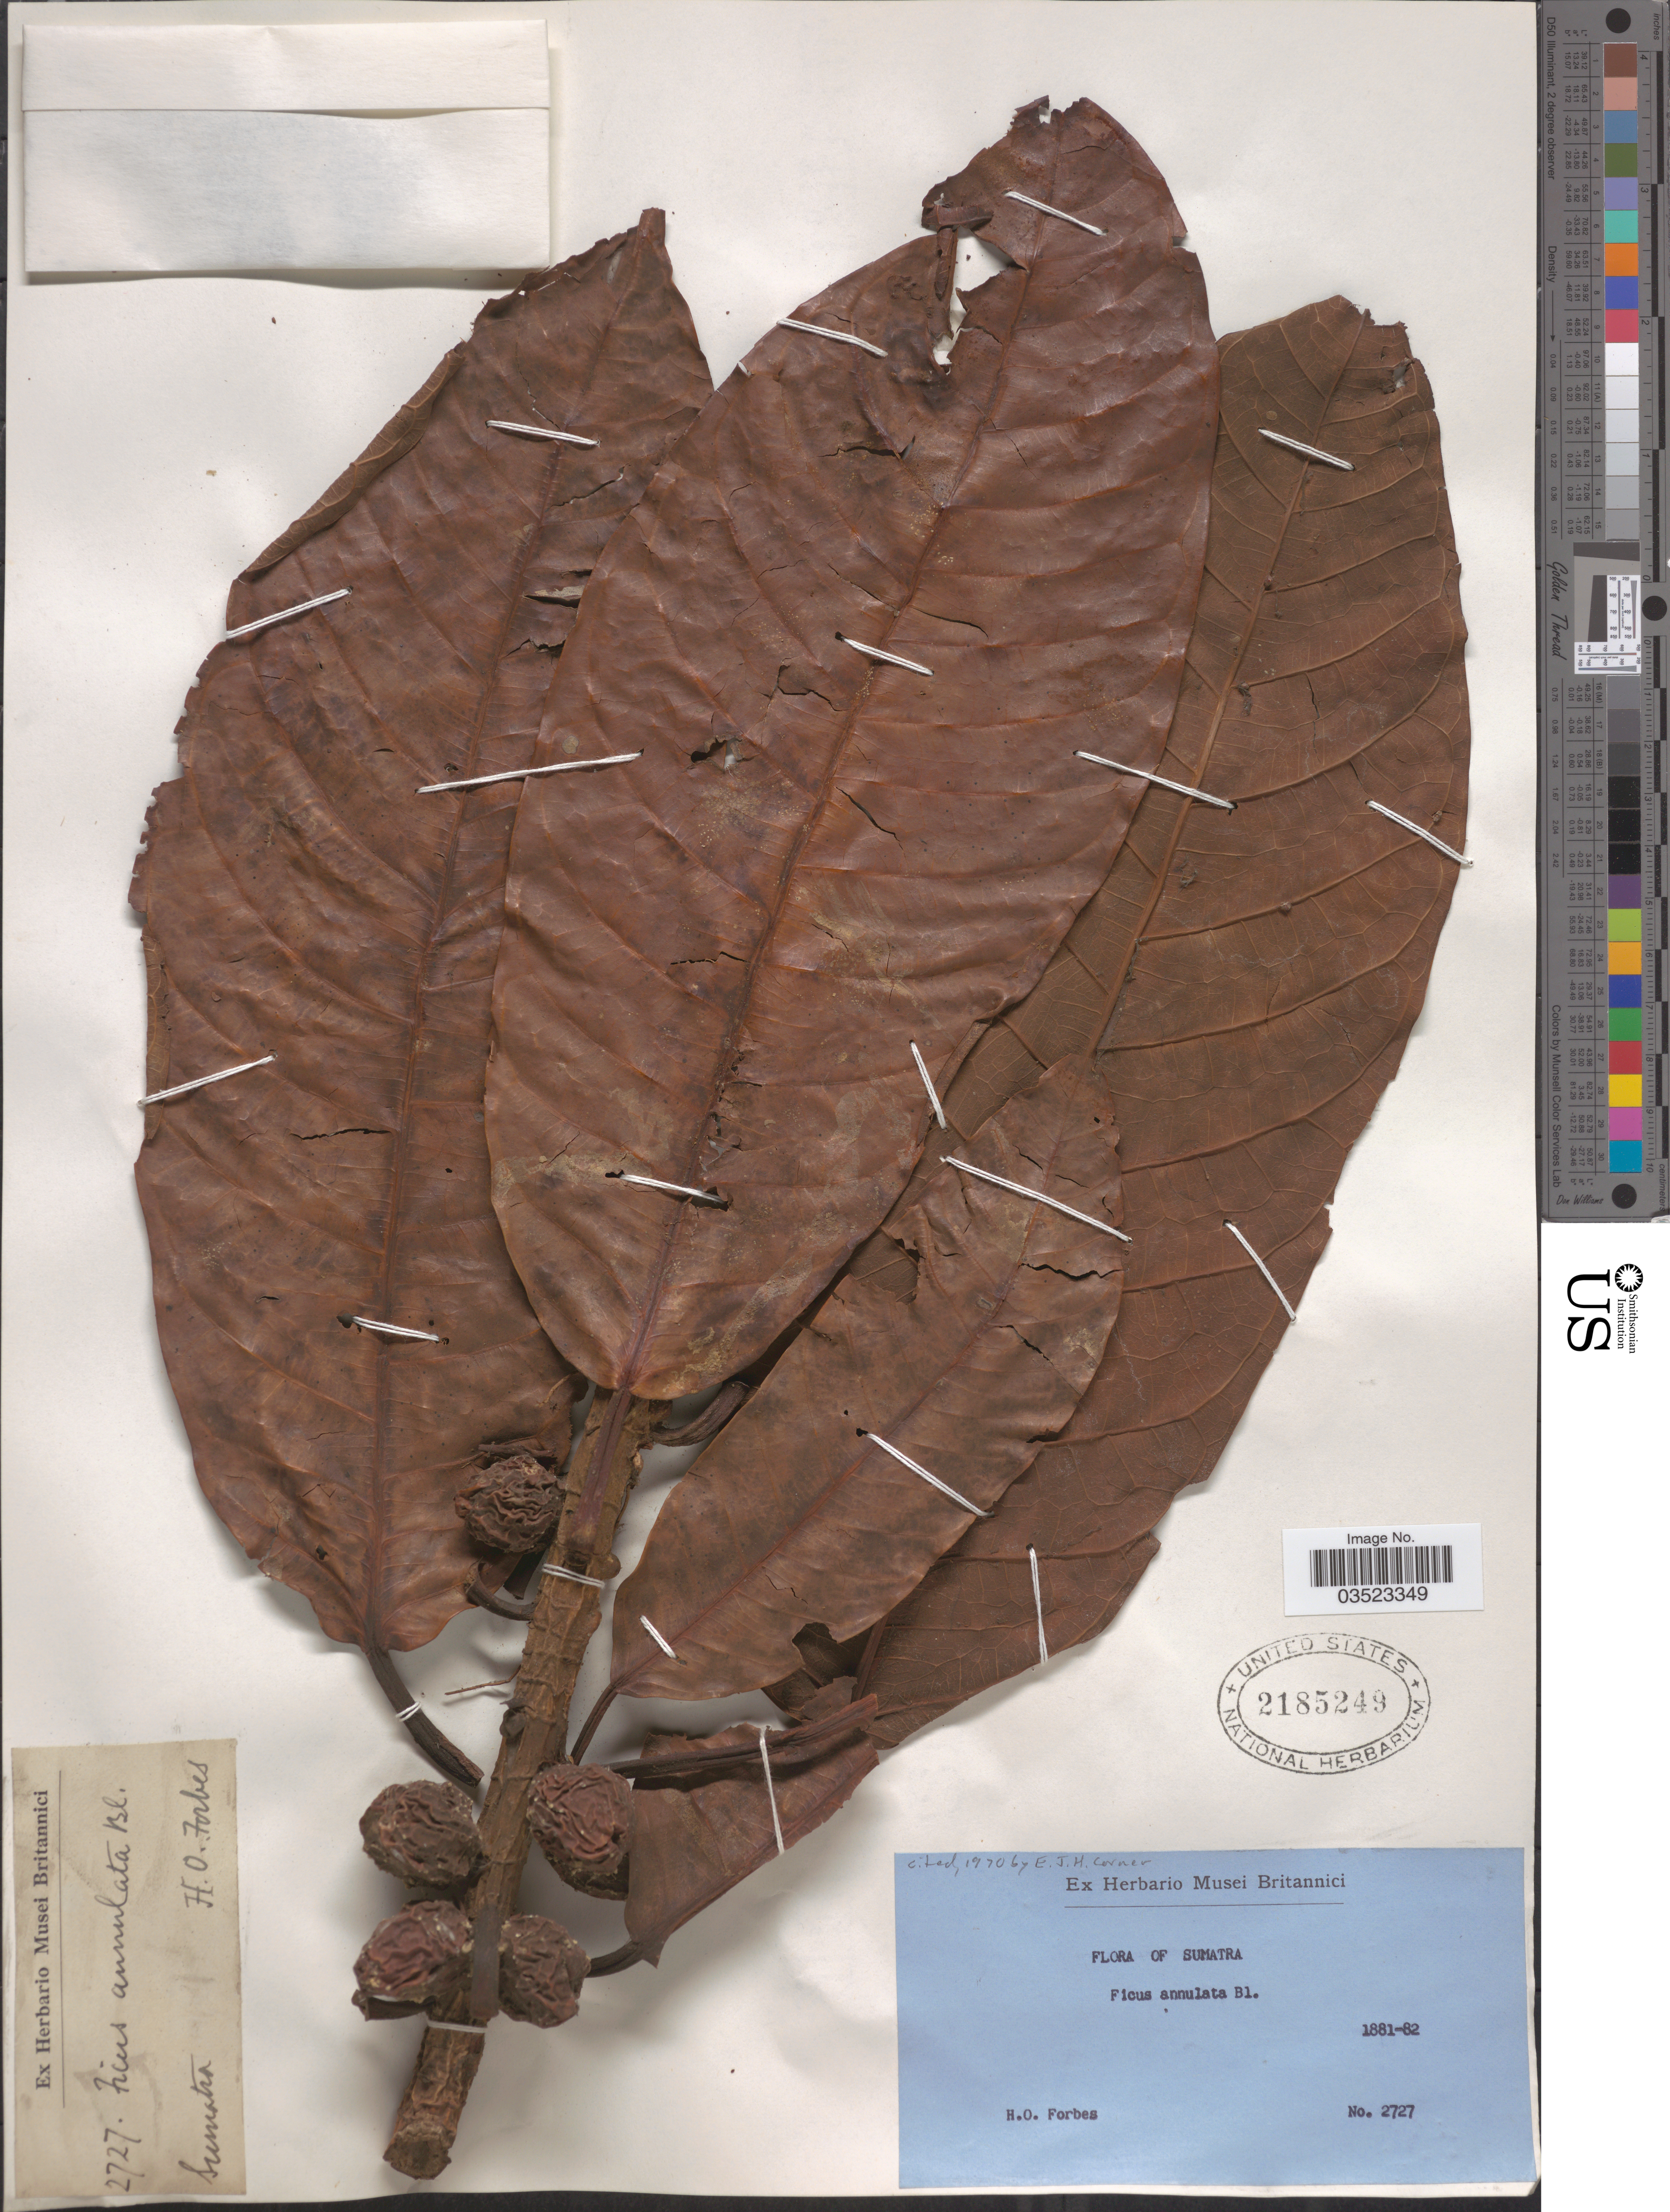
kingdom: Plantae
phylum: Tracheophyta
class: Magnoliopsida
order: Rosales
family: Moraceae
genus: Ficus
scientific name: Ficus annulata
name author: Blume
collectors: H. O. Forbes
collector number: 2727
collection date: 1881/1882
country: Indonesia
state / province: Sumatra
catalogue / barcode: US 2185249